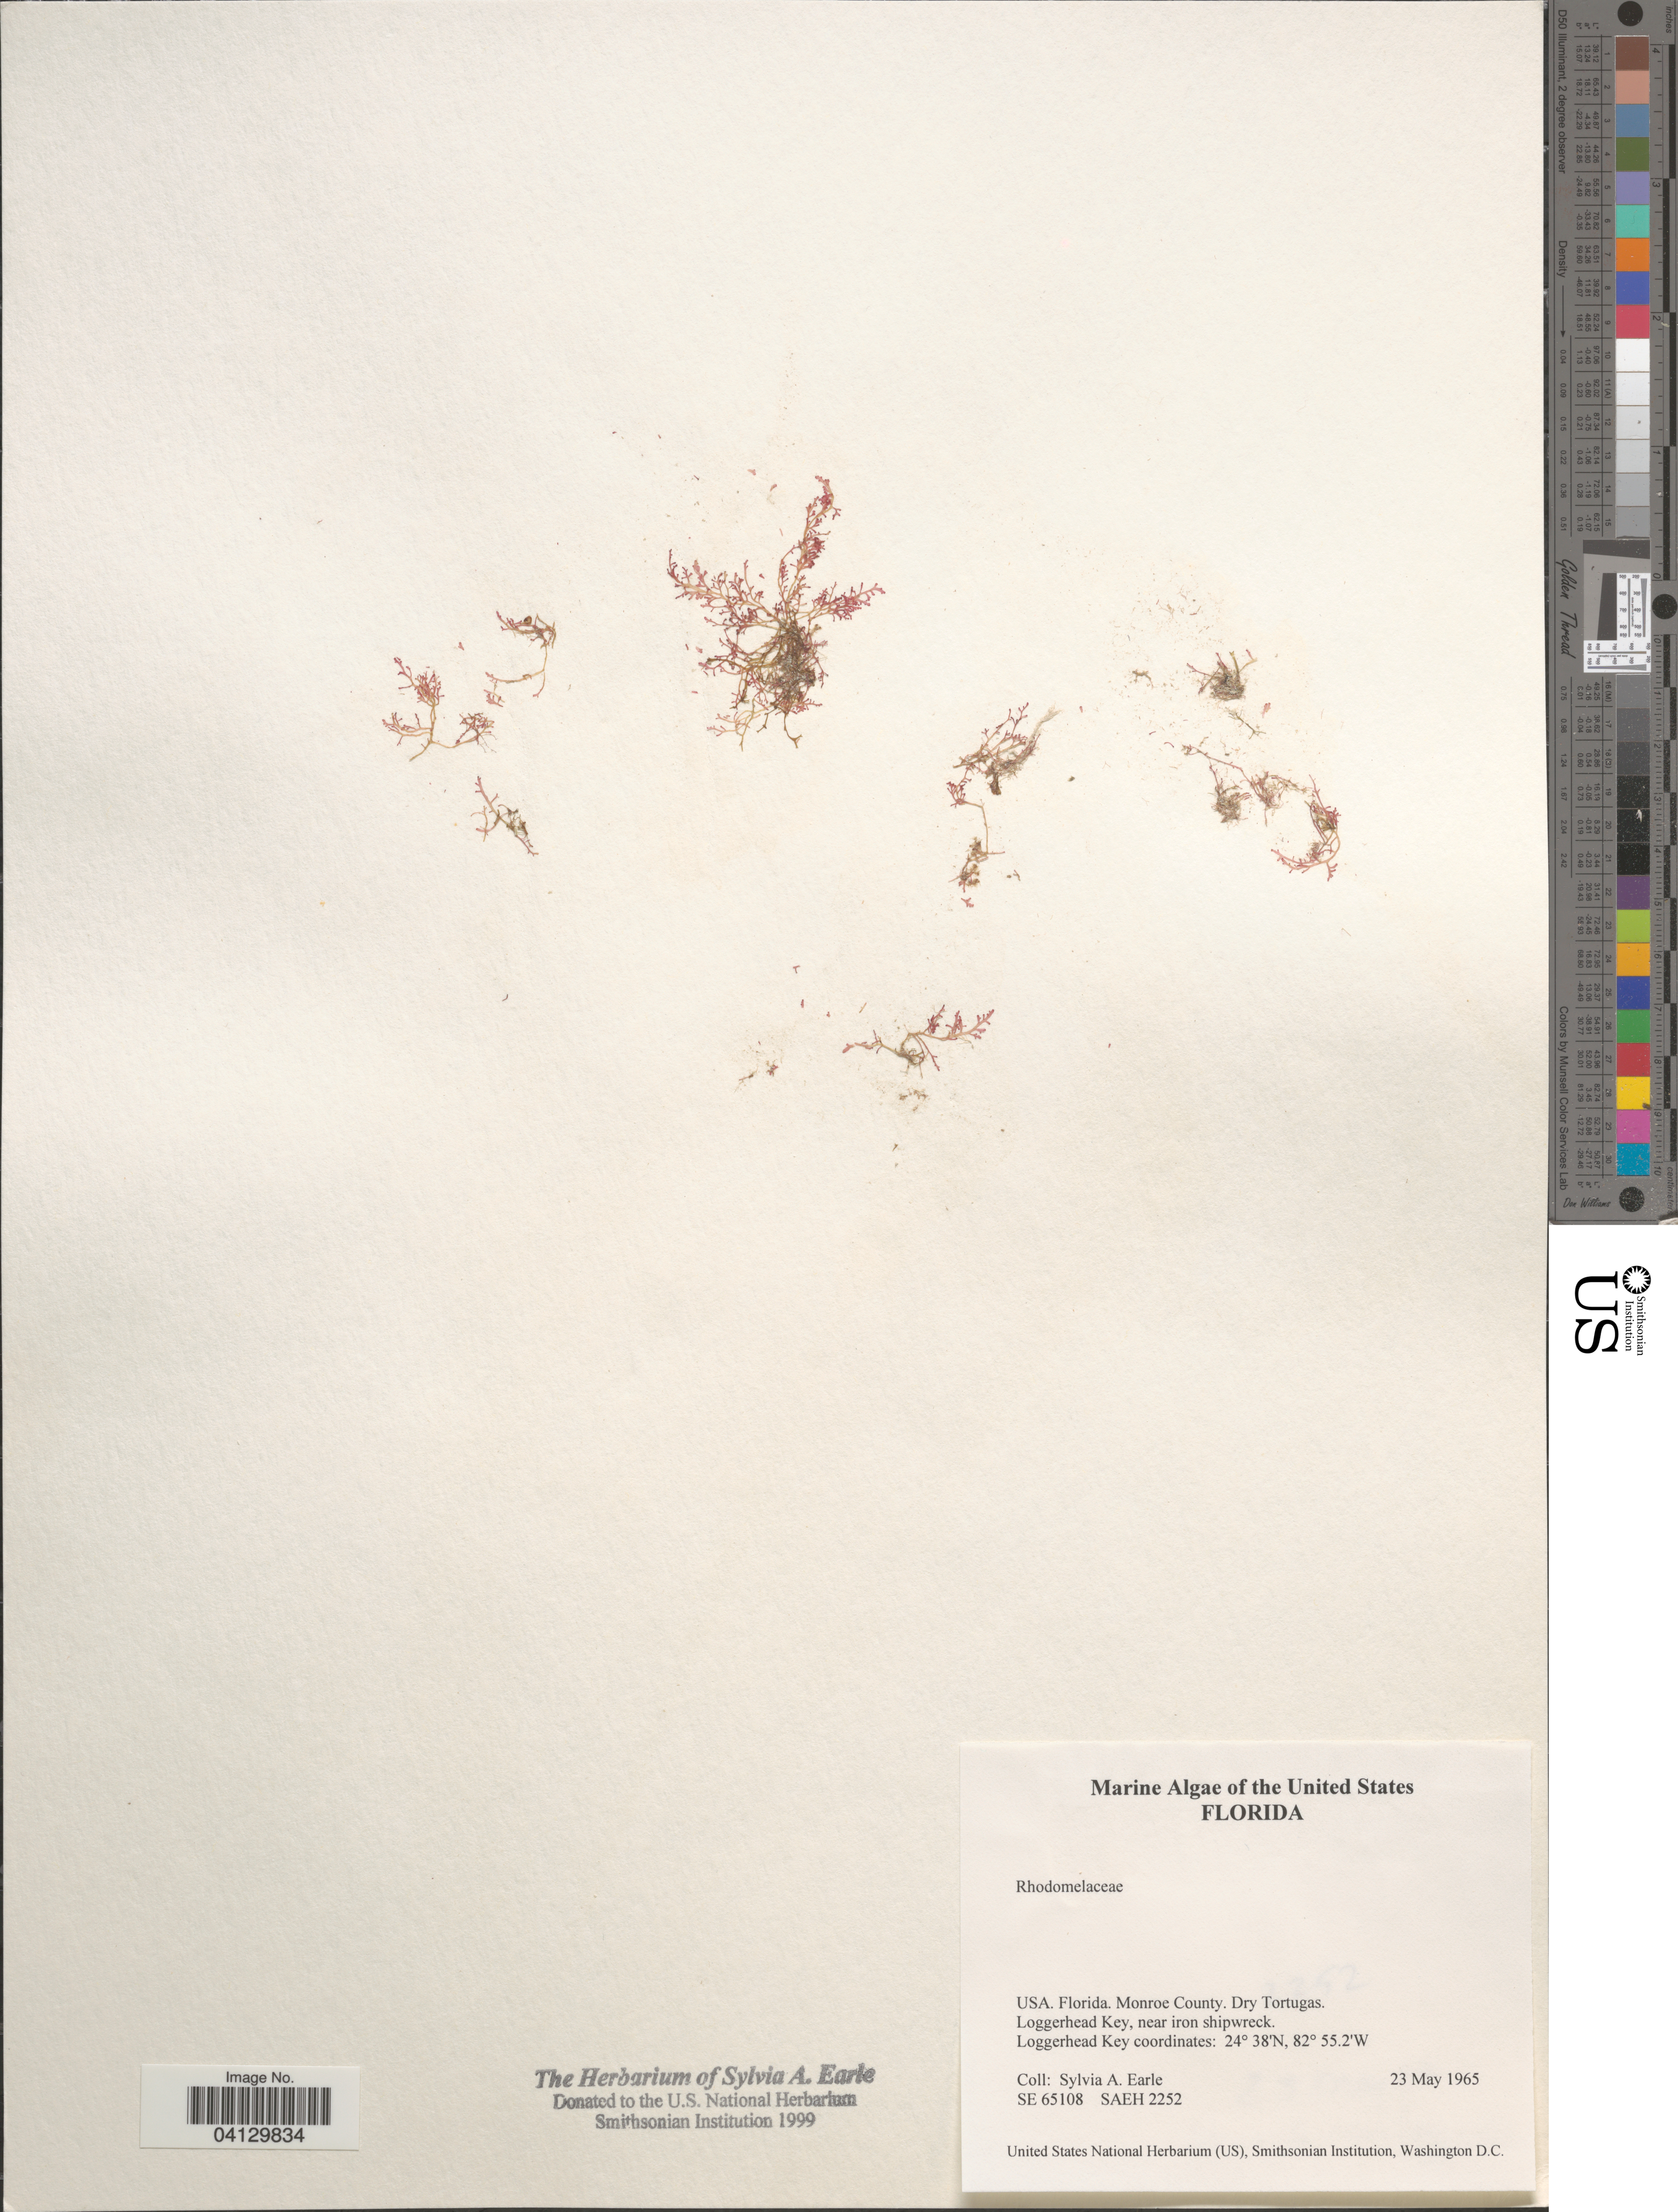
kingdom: Plantae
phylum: Rhodophyta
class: Florideophyceae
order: Ceramiales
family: Rhodomelaceae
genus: Laurencia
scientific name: Laurencia chondrioides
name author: Børgesen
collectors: S. A. Earle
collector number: SE65108/SAEH2252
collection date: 1965-05-23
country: United States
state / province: Florida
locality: Monroe County. Dry Tortugas. Loggerhead Key, near iron shipwreck.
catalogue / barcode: US 240484